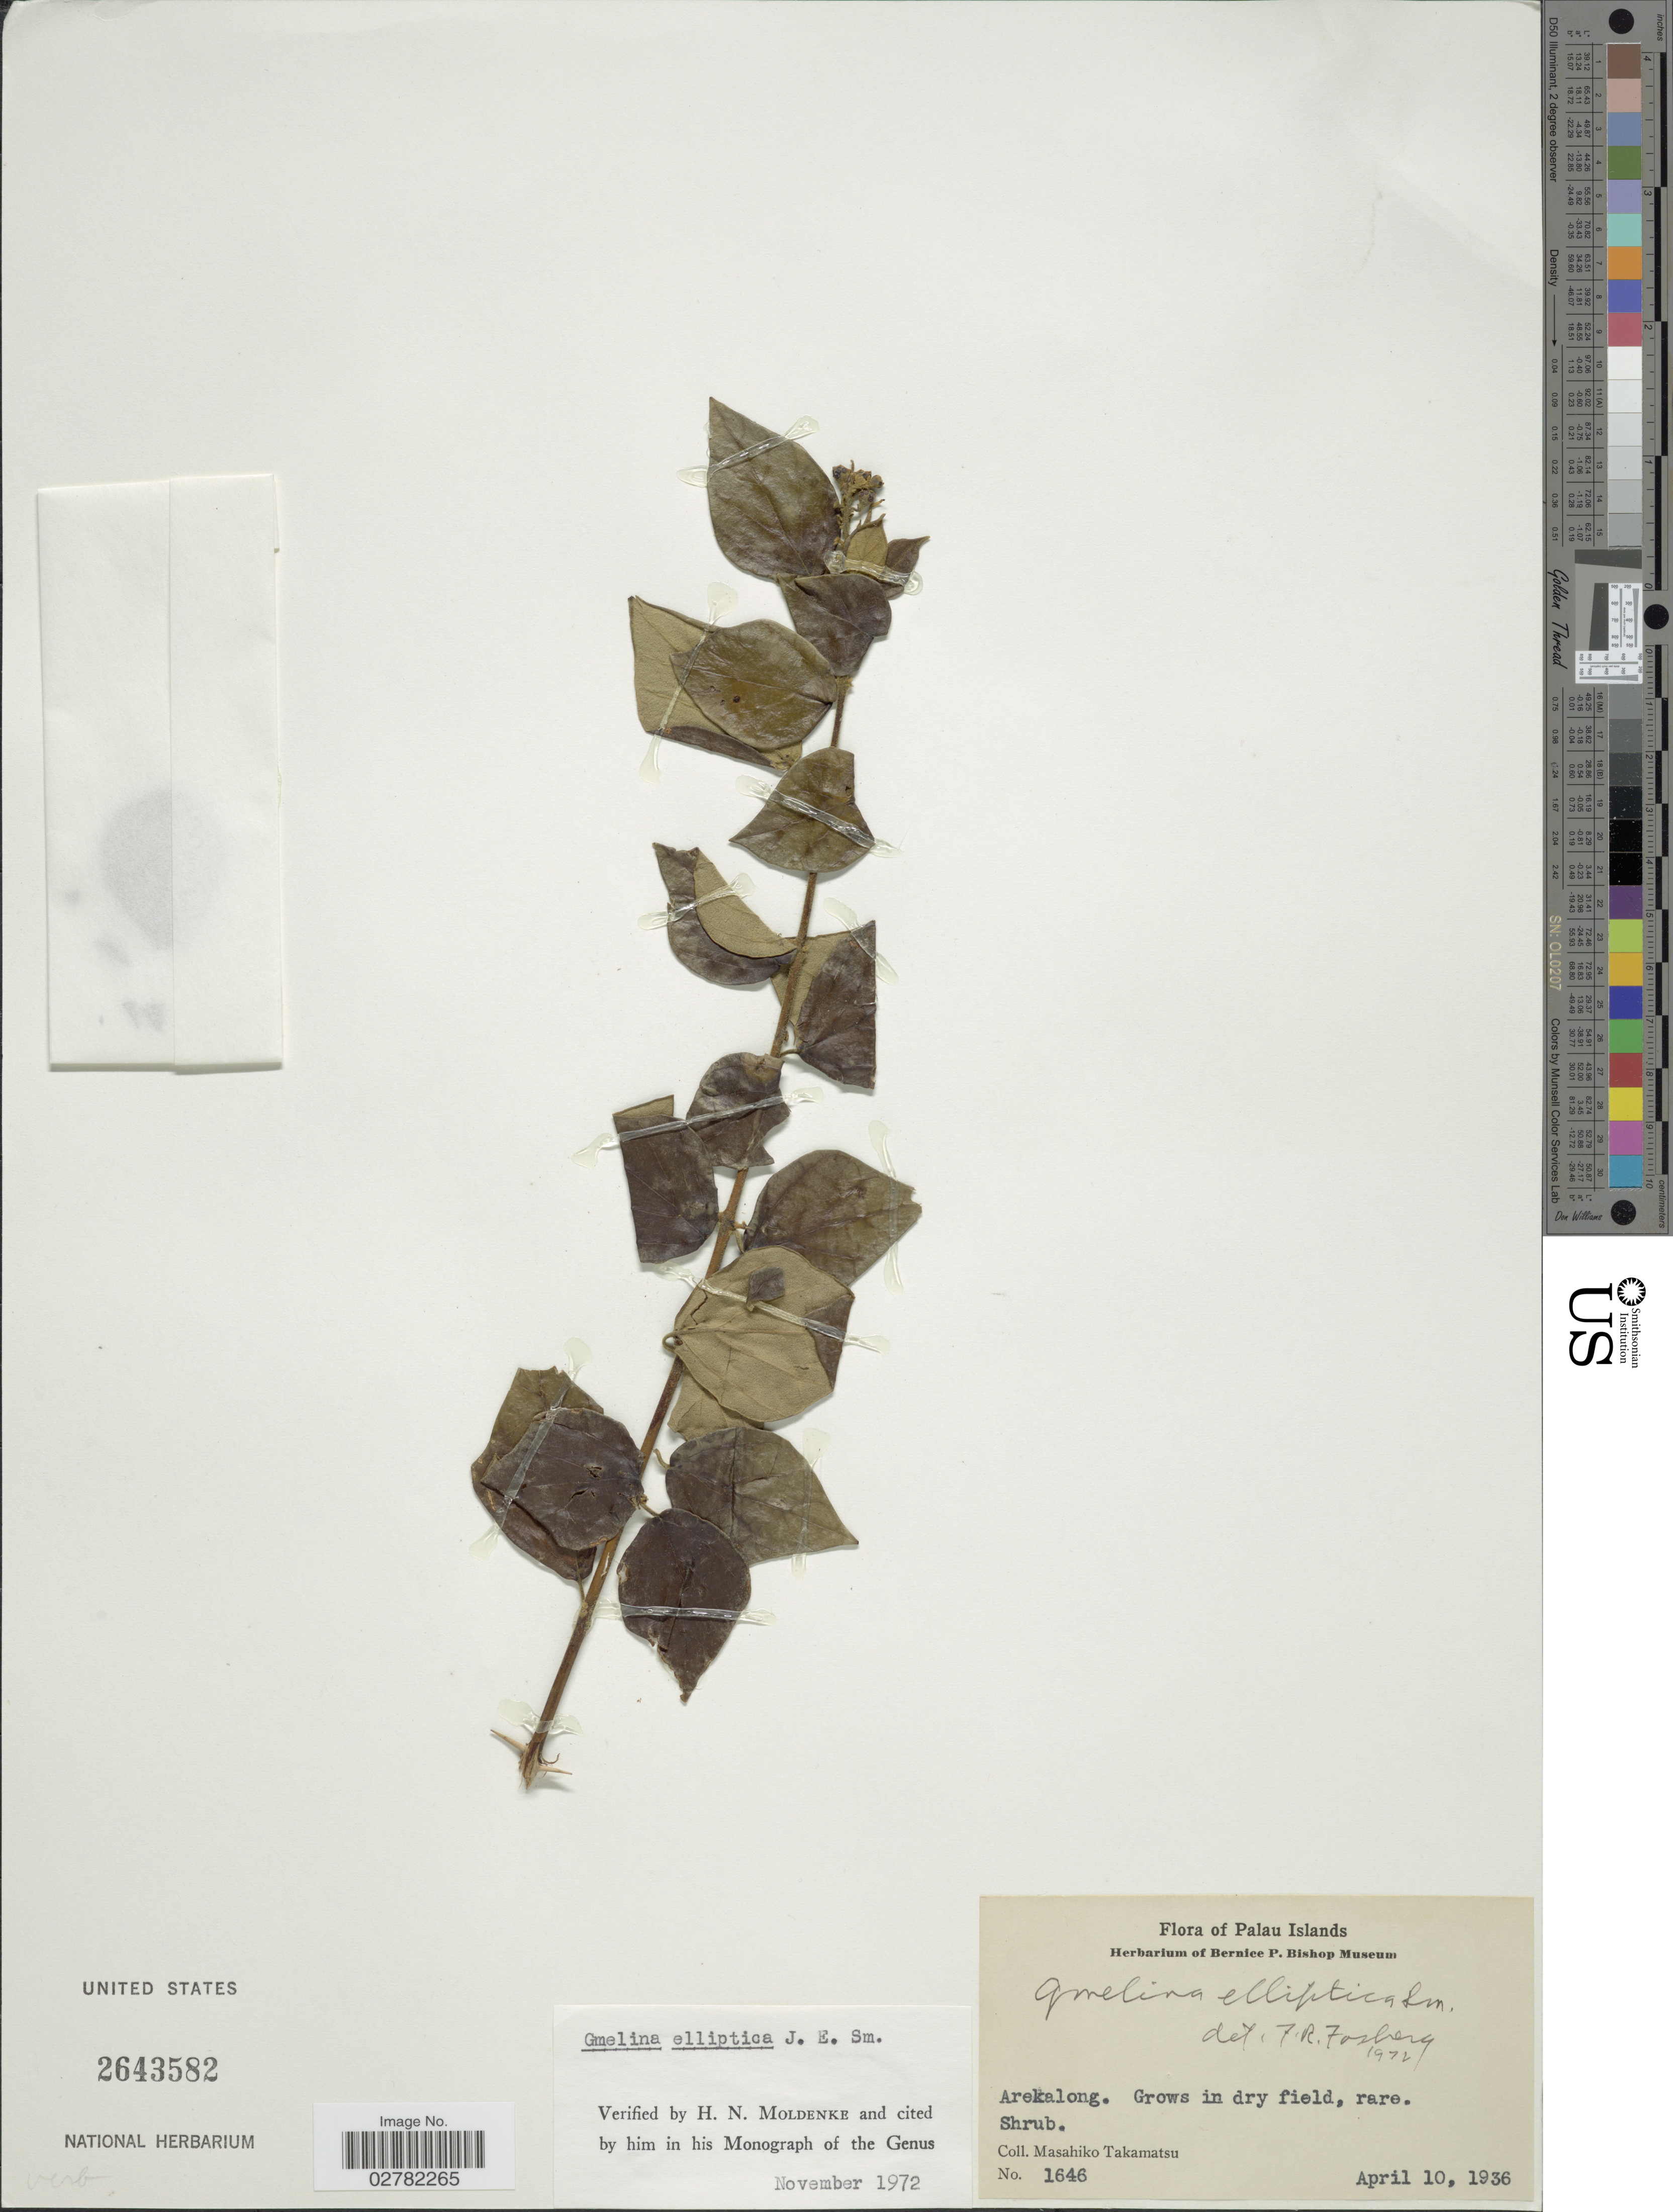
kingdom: Plantae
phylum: Tracheophyta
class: Magnoliopsida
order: Lamiales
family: Lamiaceae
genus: Gmelina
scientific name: Gmelina elliptica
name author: Sm.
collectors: M. Takamatsu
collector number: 1646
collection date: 1936-04-10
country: Palau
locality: Palau Islands. Arekalong.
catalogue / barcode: US 2643582